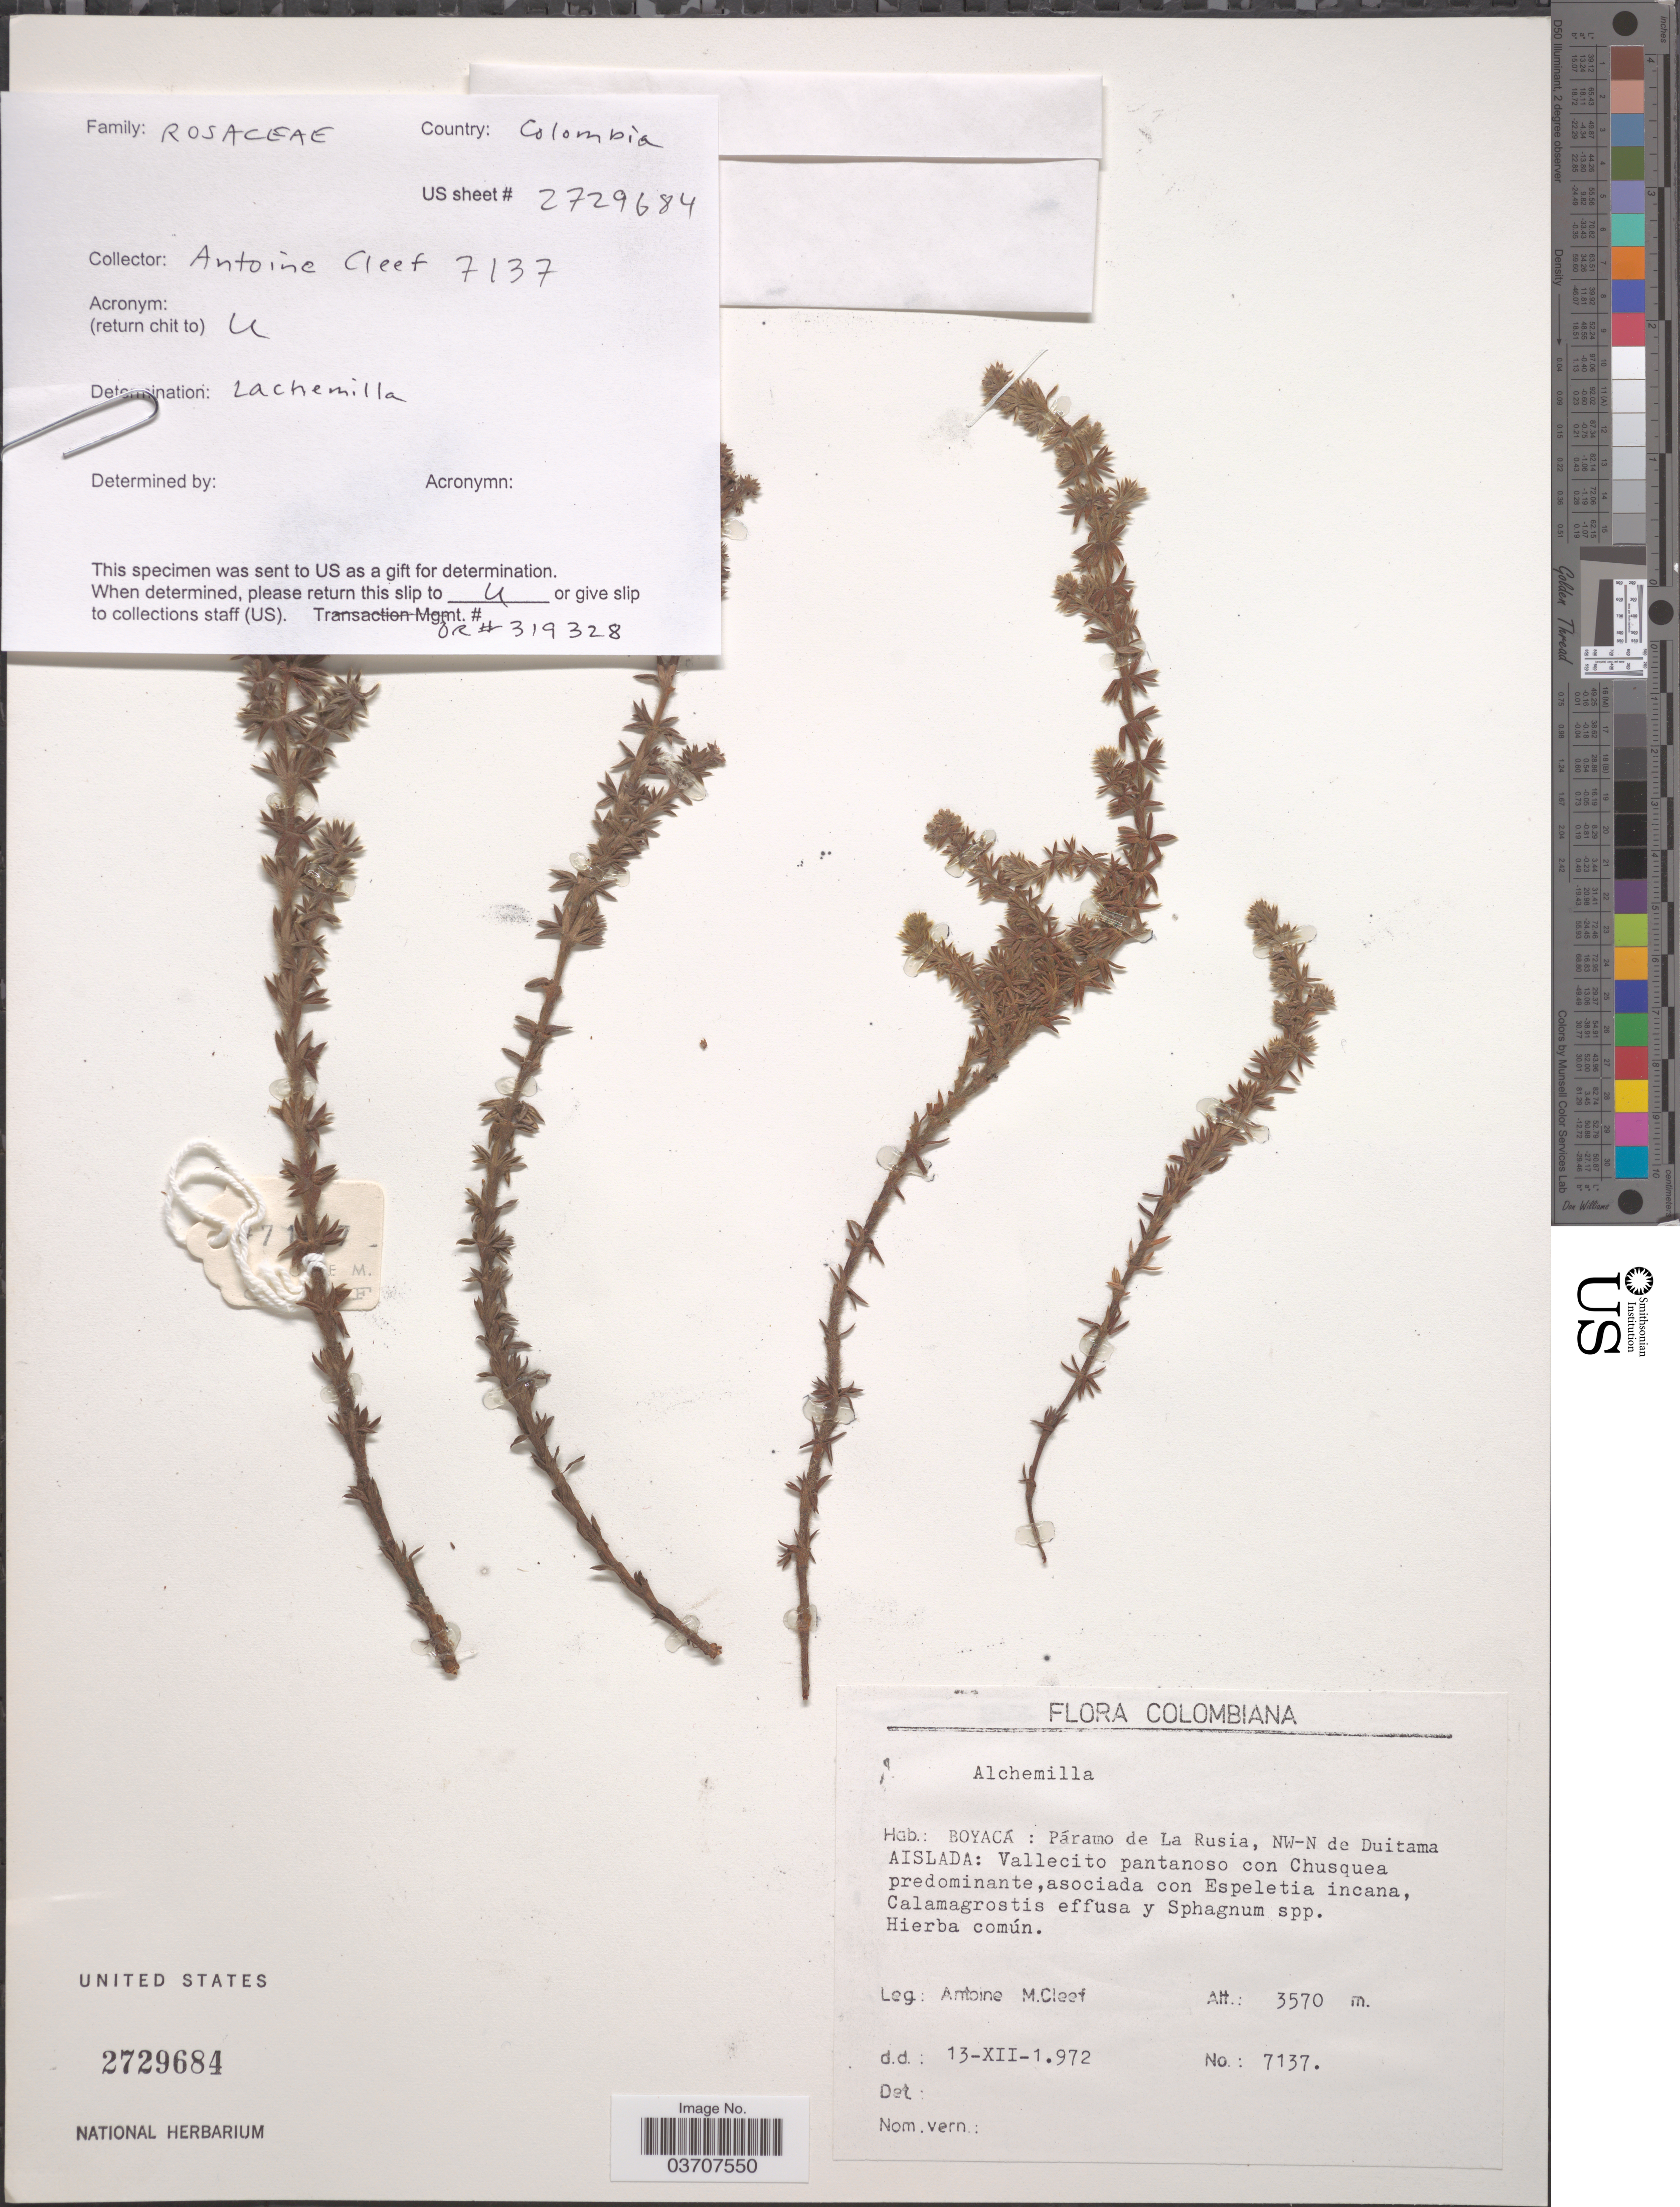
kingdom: Plantae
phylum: Tracheophyta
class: Magnoliopsida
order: Rosales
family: Rosaceae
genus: Lachemilla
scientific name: Lachemilla sp.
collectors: A. M. Cleef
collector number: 7137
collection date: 1972-12-13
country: Colombia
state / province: Boyacá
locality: Páramo de La Rusia, NW-N de Duitama Aislada.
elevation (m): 3570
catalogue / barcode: US 2729684